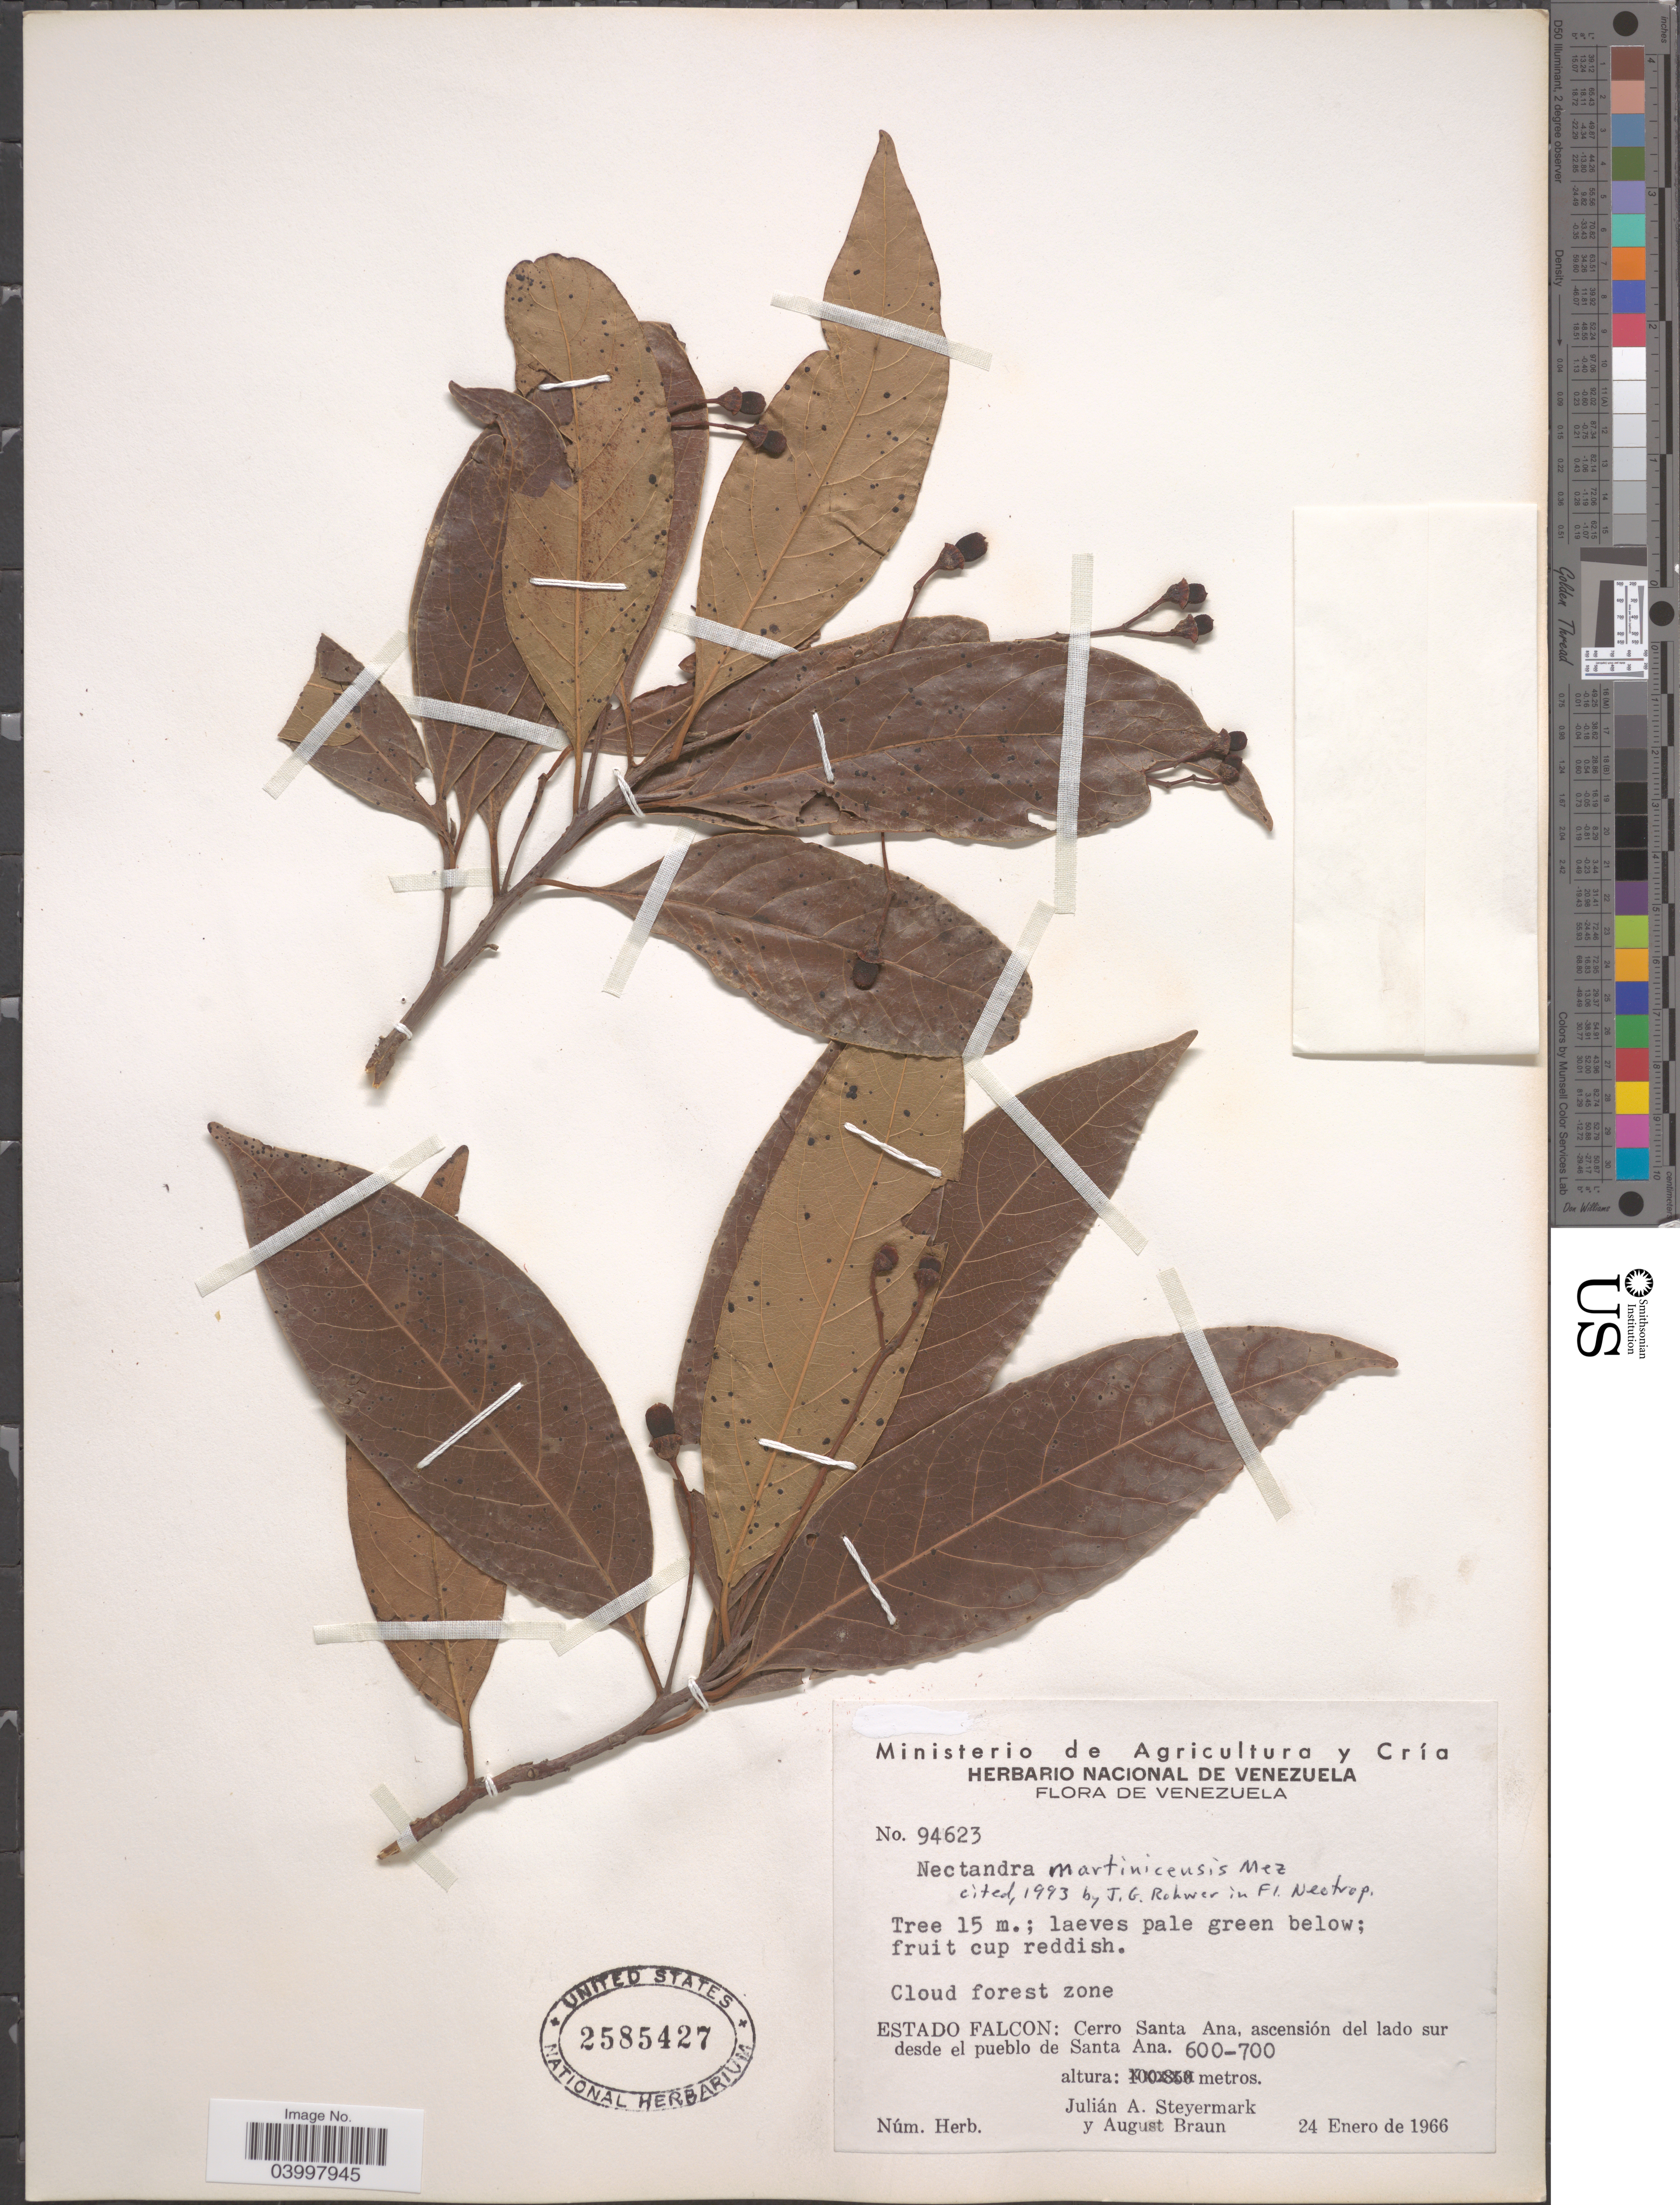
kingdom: Plantae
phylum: Tracheophyta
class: Magnoliopsida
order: Laurales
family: Lauraceae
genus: Nectandra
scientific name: Nectandra martinicensis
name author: Mez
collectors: J. Steyermark & A. Braun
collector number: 94623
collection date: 1966-01-24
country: Venezuela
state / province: Falcon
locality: Cloud forest zone. Estado Falcon: Cerro Santa Ana, ascensión del lado sur desde el pueblo de Santa Ana.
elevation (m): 600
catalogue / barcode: US 2585427